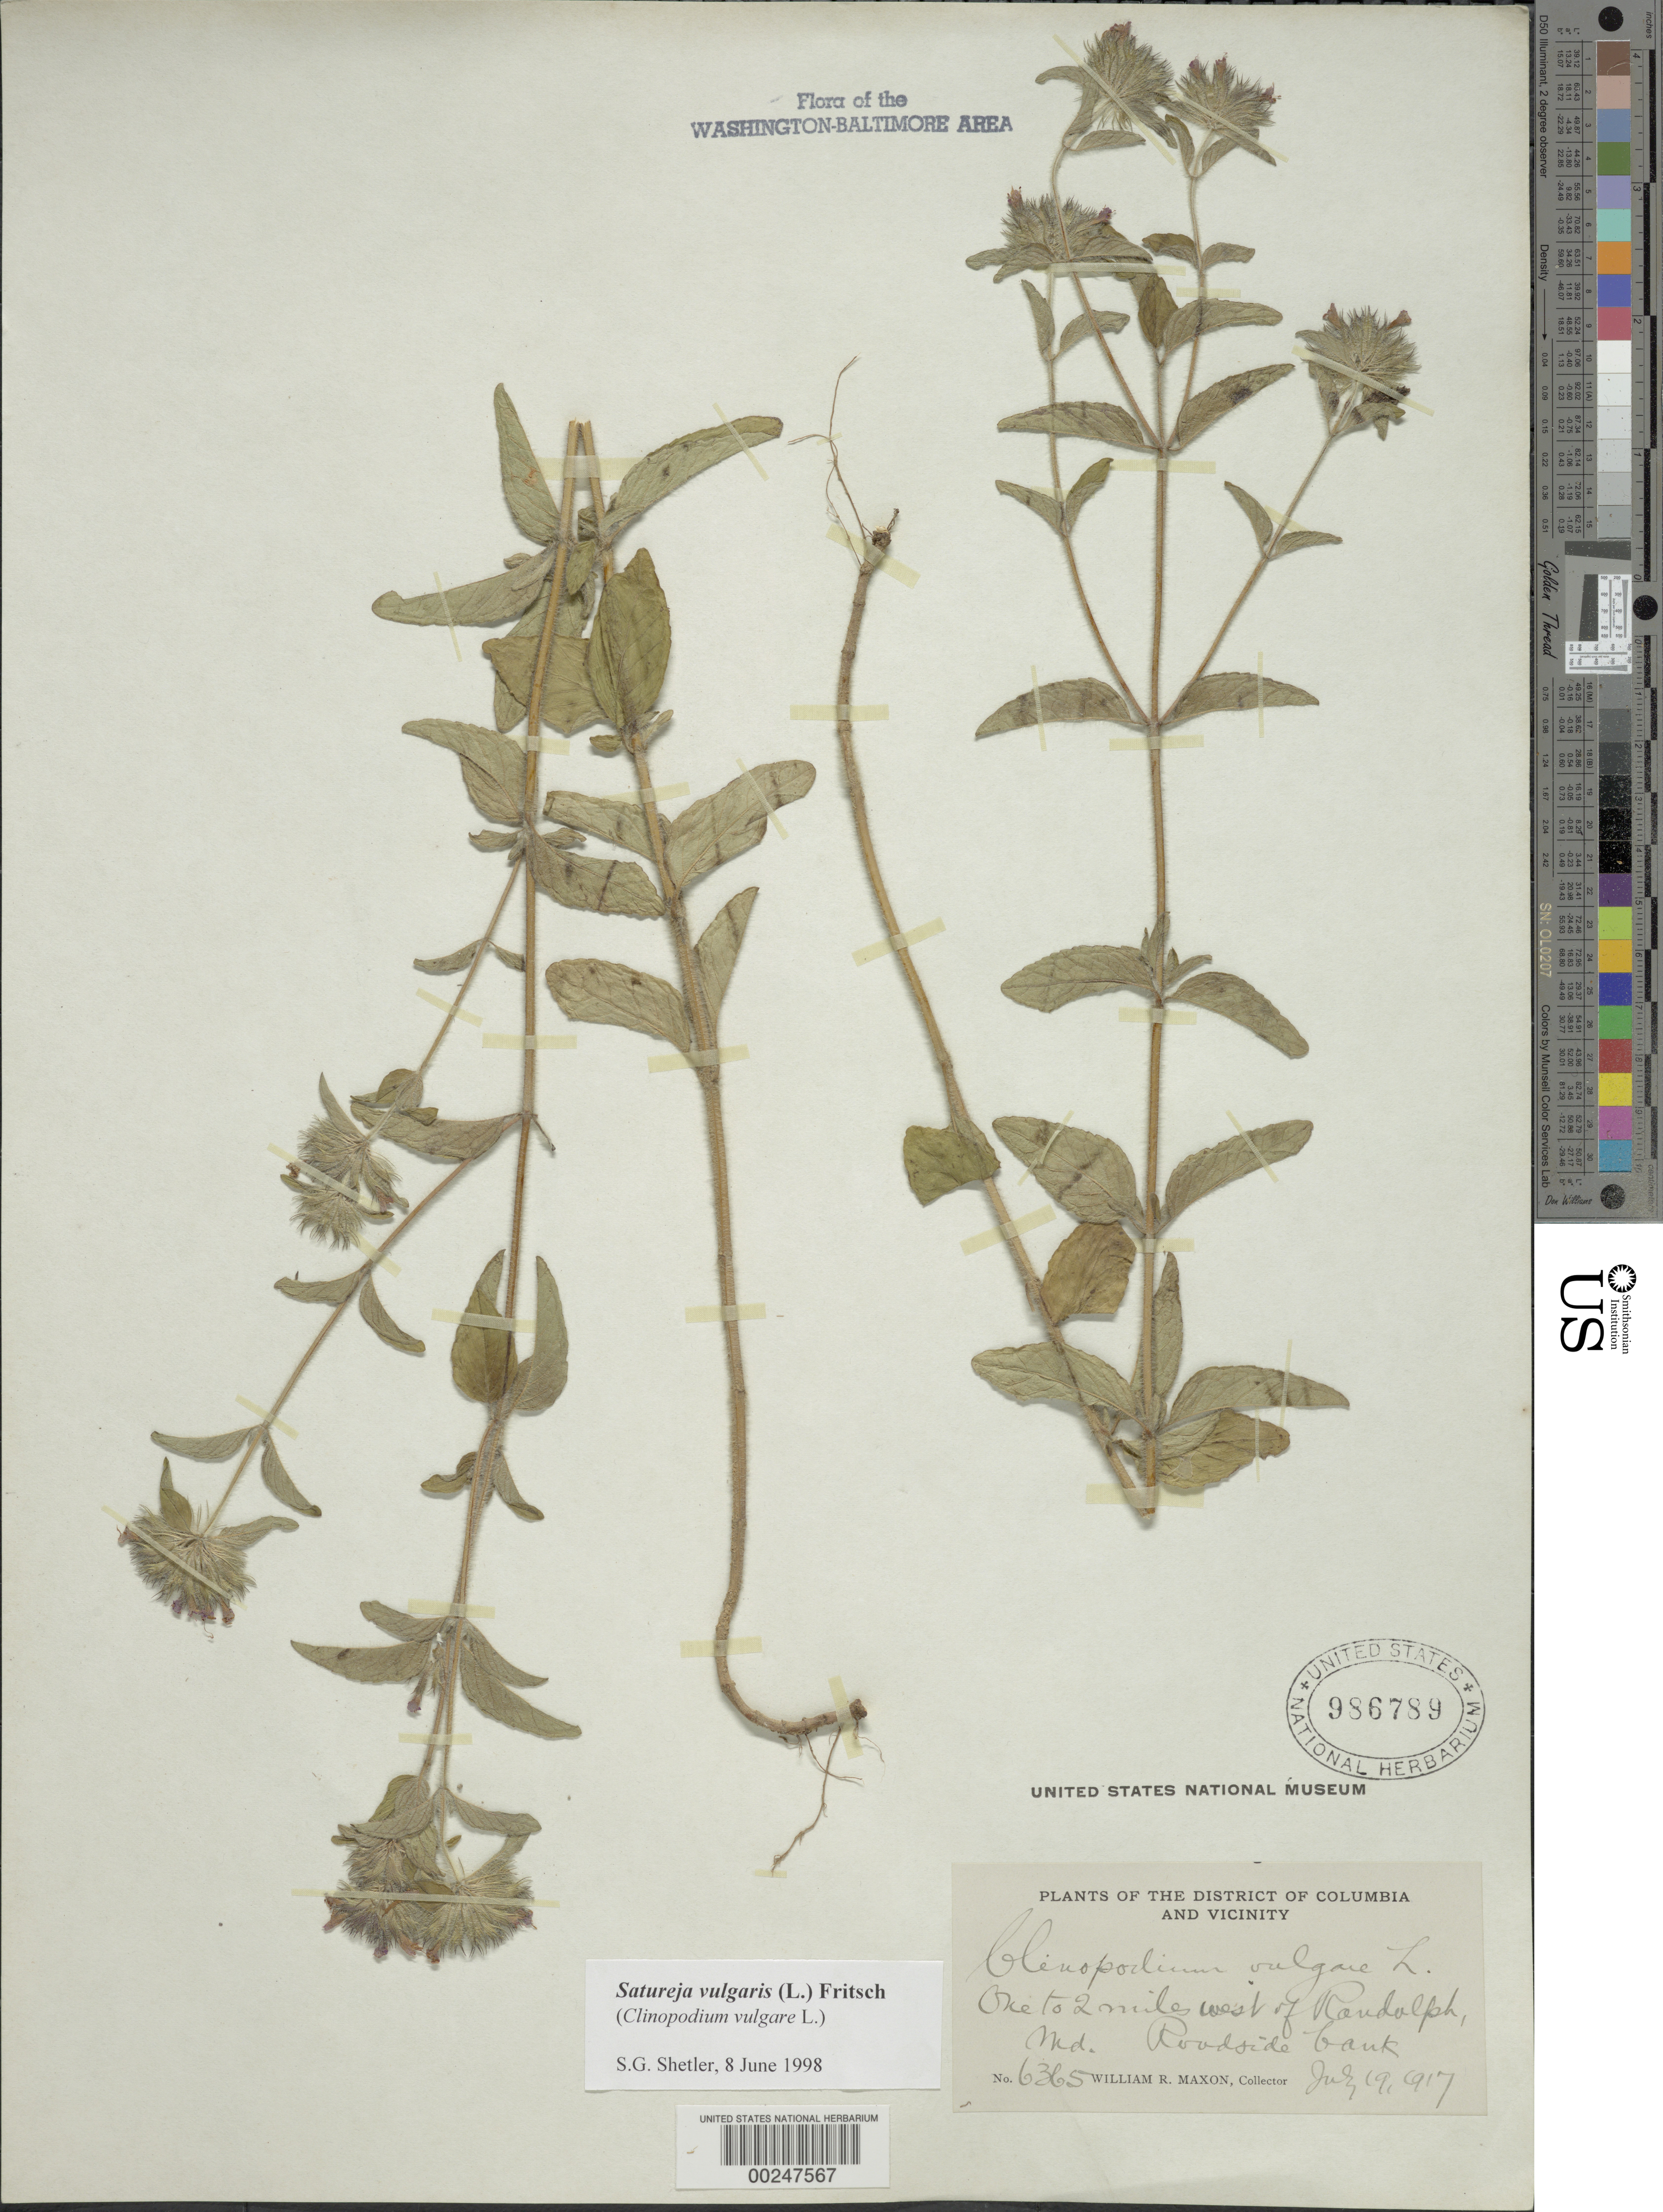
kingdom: Plantae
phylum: Tracheophyta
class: Magnoliopsida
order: Lamiales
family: Lamiaceae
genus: Clinopodium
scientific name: Clinopodium vulgare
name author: L.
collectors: W. R. Maxon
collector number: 6365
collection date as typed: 19 Jul 1917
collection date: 1917-07-19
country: United States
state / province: Maryland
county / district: Montgomery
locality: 2 mi. W of Randolph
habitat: Roadside bank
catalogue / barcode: US 986789